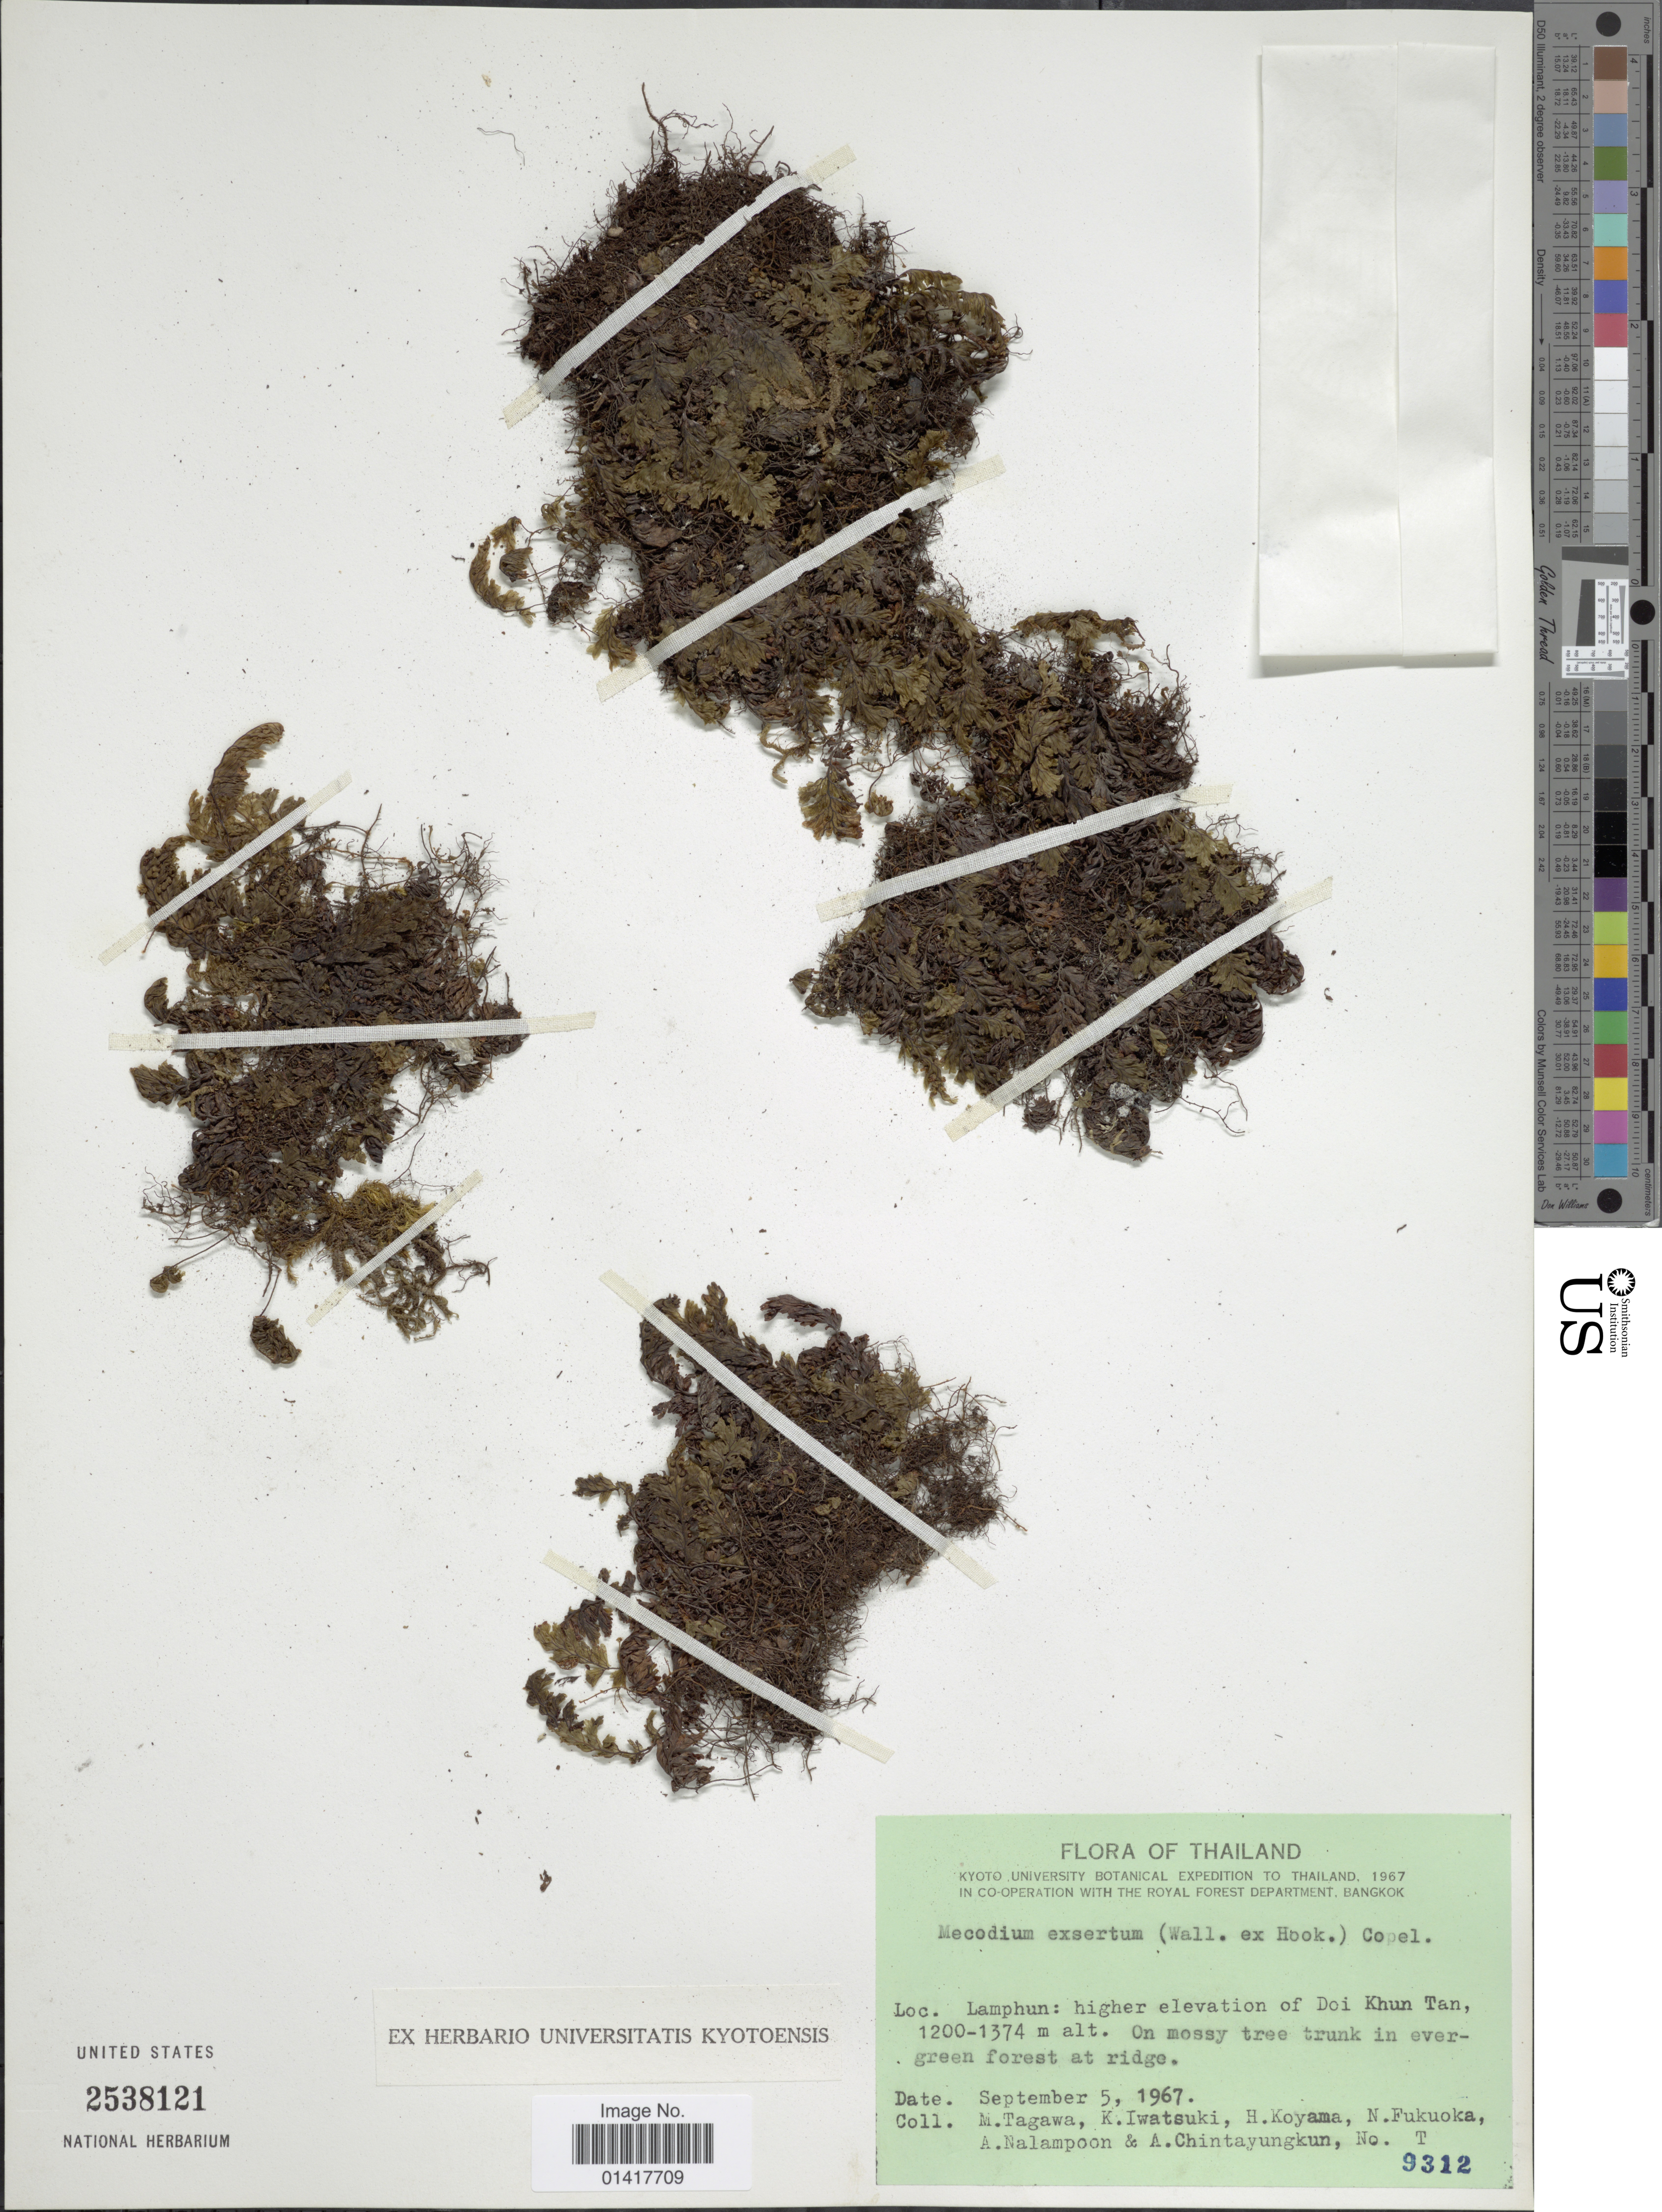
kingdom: Plantae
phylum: Tracheophyta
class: Polypodiopsida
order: Hymenophyllales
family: Hymenophyllaceae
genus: Hymenophyllum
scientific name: Hymenophyllum exsertum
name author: Wall. ex Hook.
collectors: M. Tagawa, K. Iwatsuki, H. Koyama, N. Fukuoka & et al.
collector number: T 9312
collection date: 1967-09-05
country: Thailand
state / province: Lamphun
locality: Lamphun: higher elevation of Doi Khun Tan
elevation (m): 1200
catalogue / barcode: US 2538121